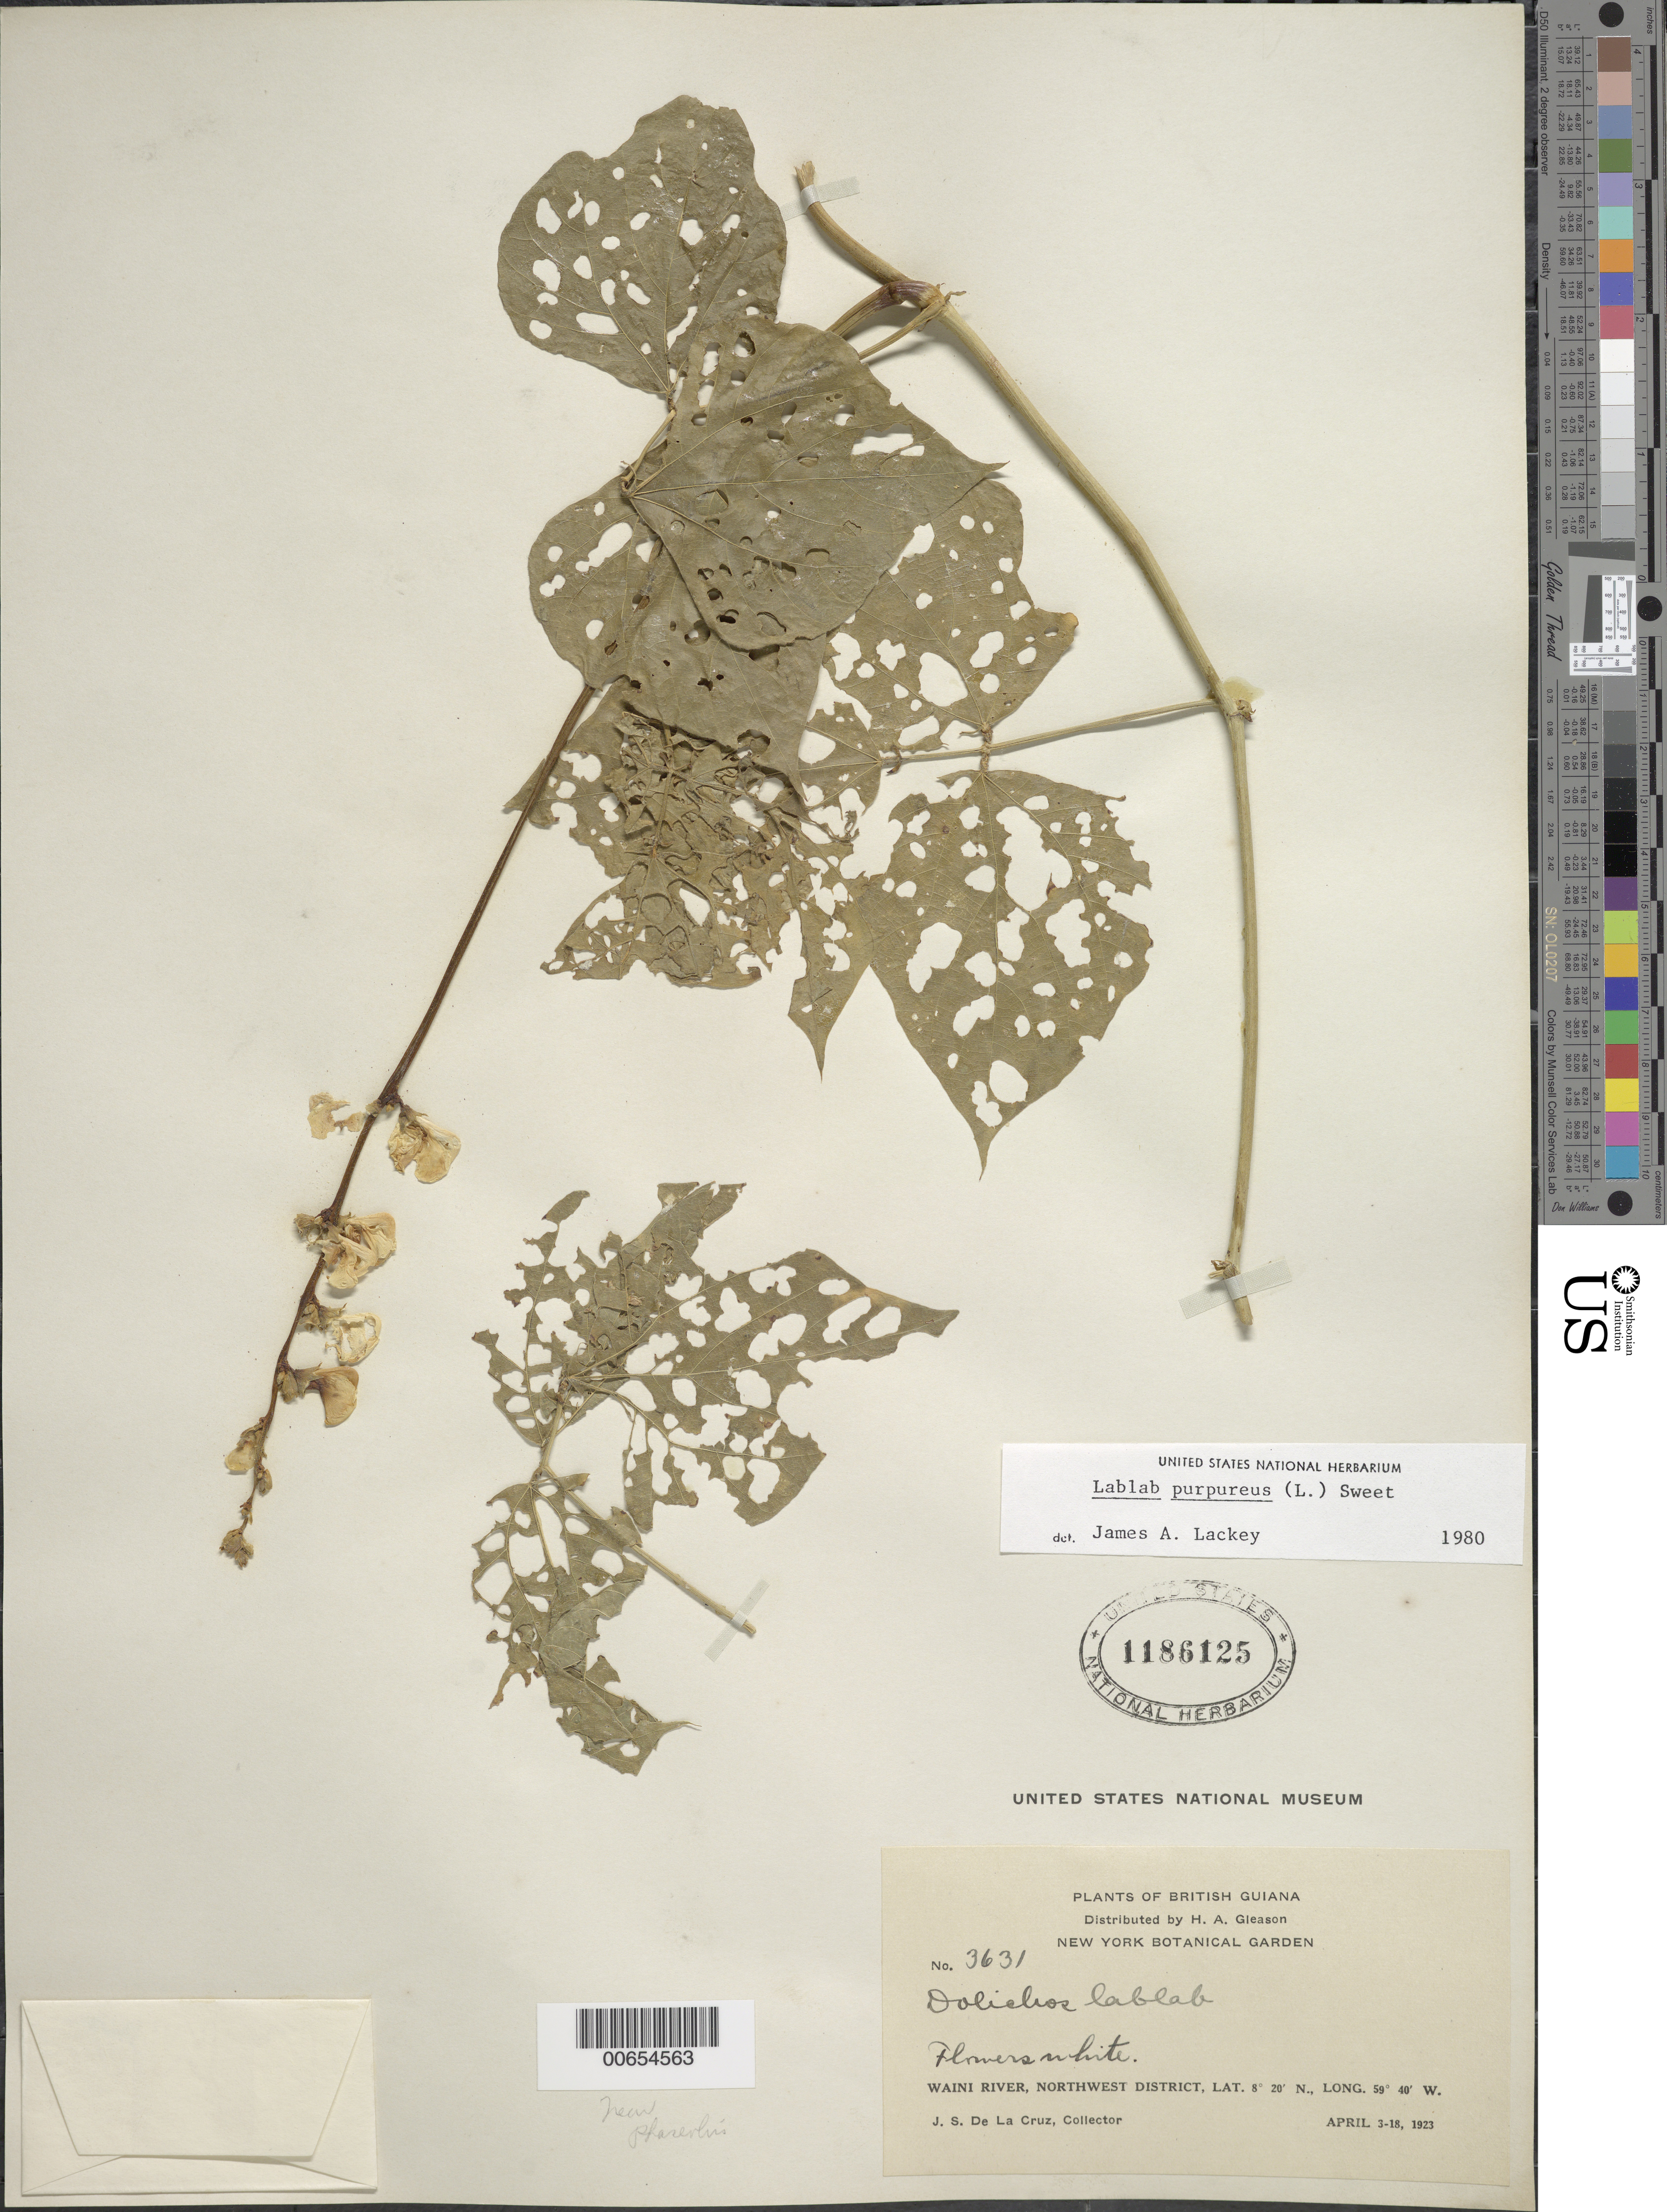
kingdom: Plantae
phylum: Tracheophyta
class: Magnoliopsida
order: Fabales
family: Fabaceae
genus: Lablab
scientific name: Lablab purpureus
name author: (L.) Sweet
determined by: Lackey, James A.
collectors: J. S. de la Cruz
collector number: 3631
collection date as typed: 3-Apr-23 to 18-Apr-23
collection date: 1923-04-03/1923-04-18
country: Guyana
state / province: Barima-Waini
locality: Waini R., NW District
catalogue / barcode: US 1186125